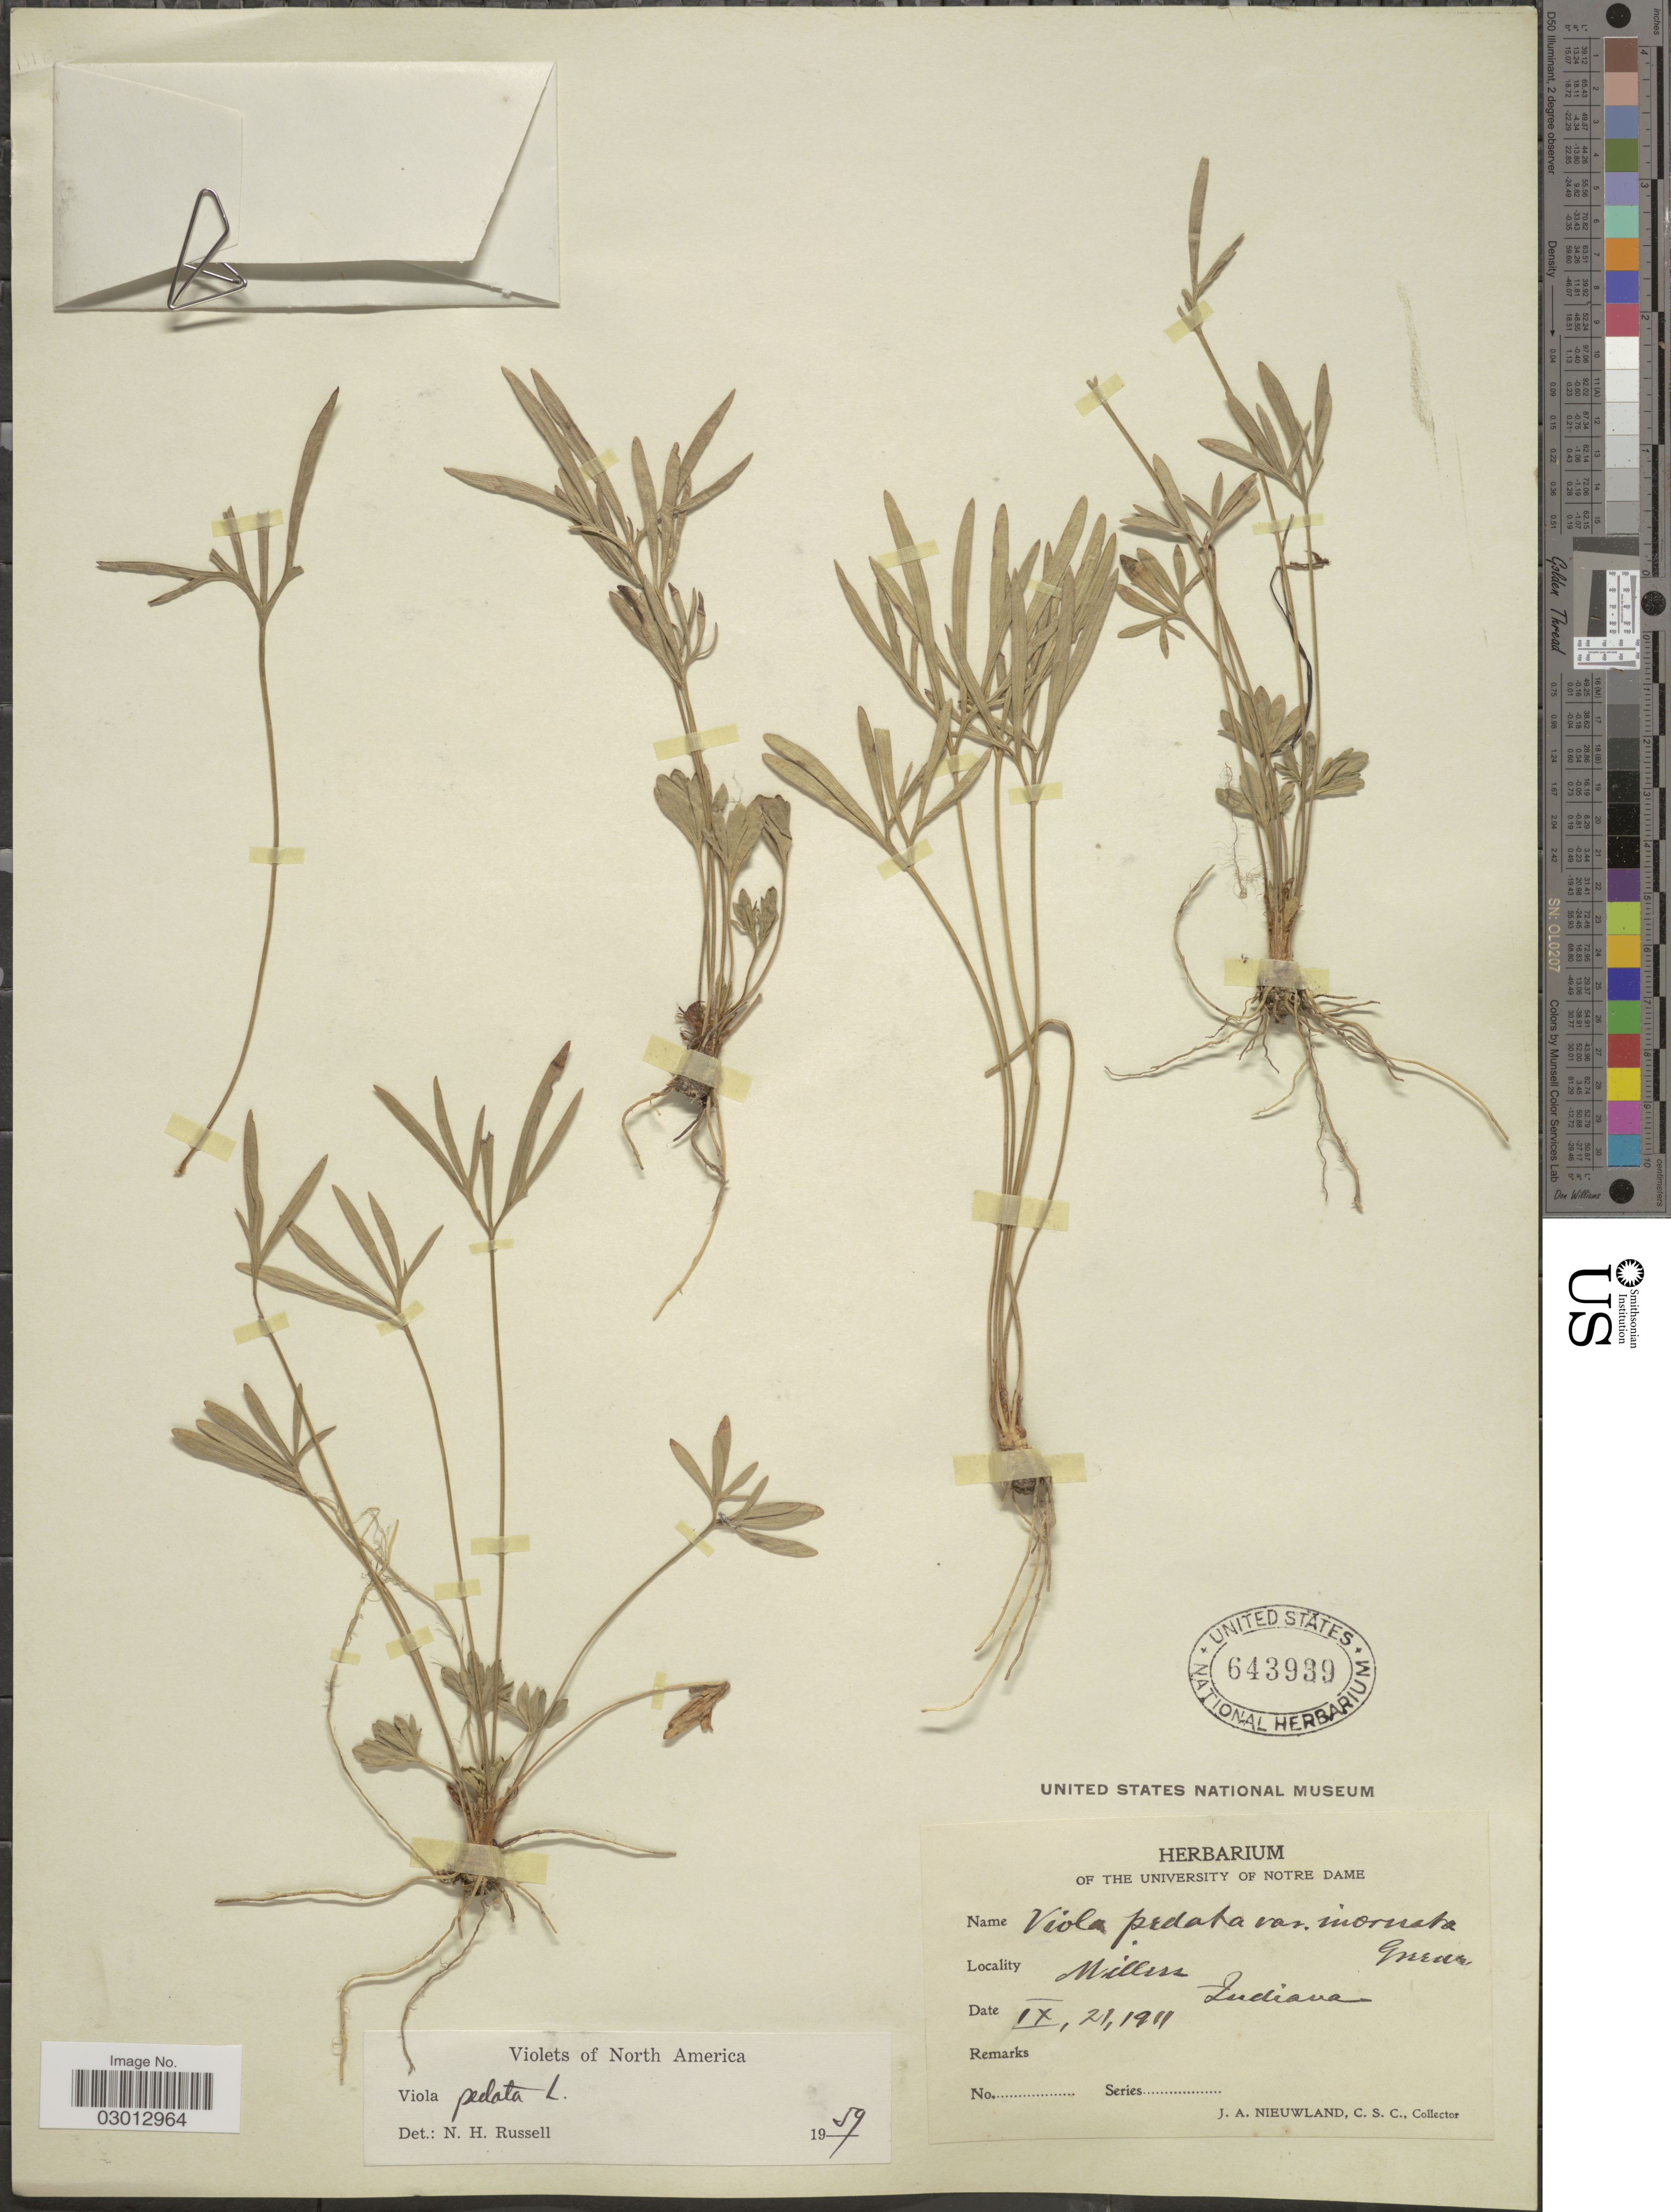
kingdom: Plantae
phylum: Tracheophyta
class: Magnoliopsida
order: Malpighiales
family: Violaceae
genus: Viola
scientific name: Viola pedata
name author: L.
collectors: J. A. Nieuwland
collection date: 1911-09-21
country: United States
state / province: Indiana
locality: Millers.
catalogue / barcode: US 643939